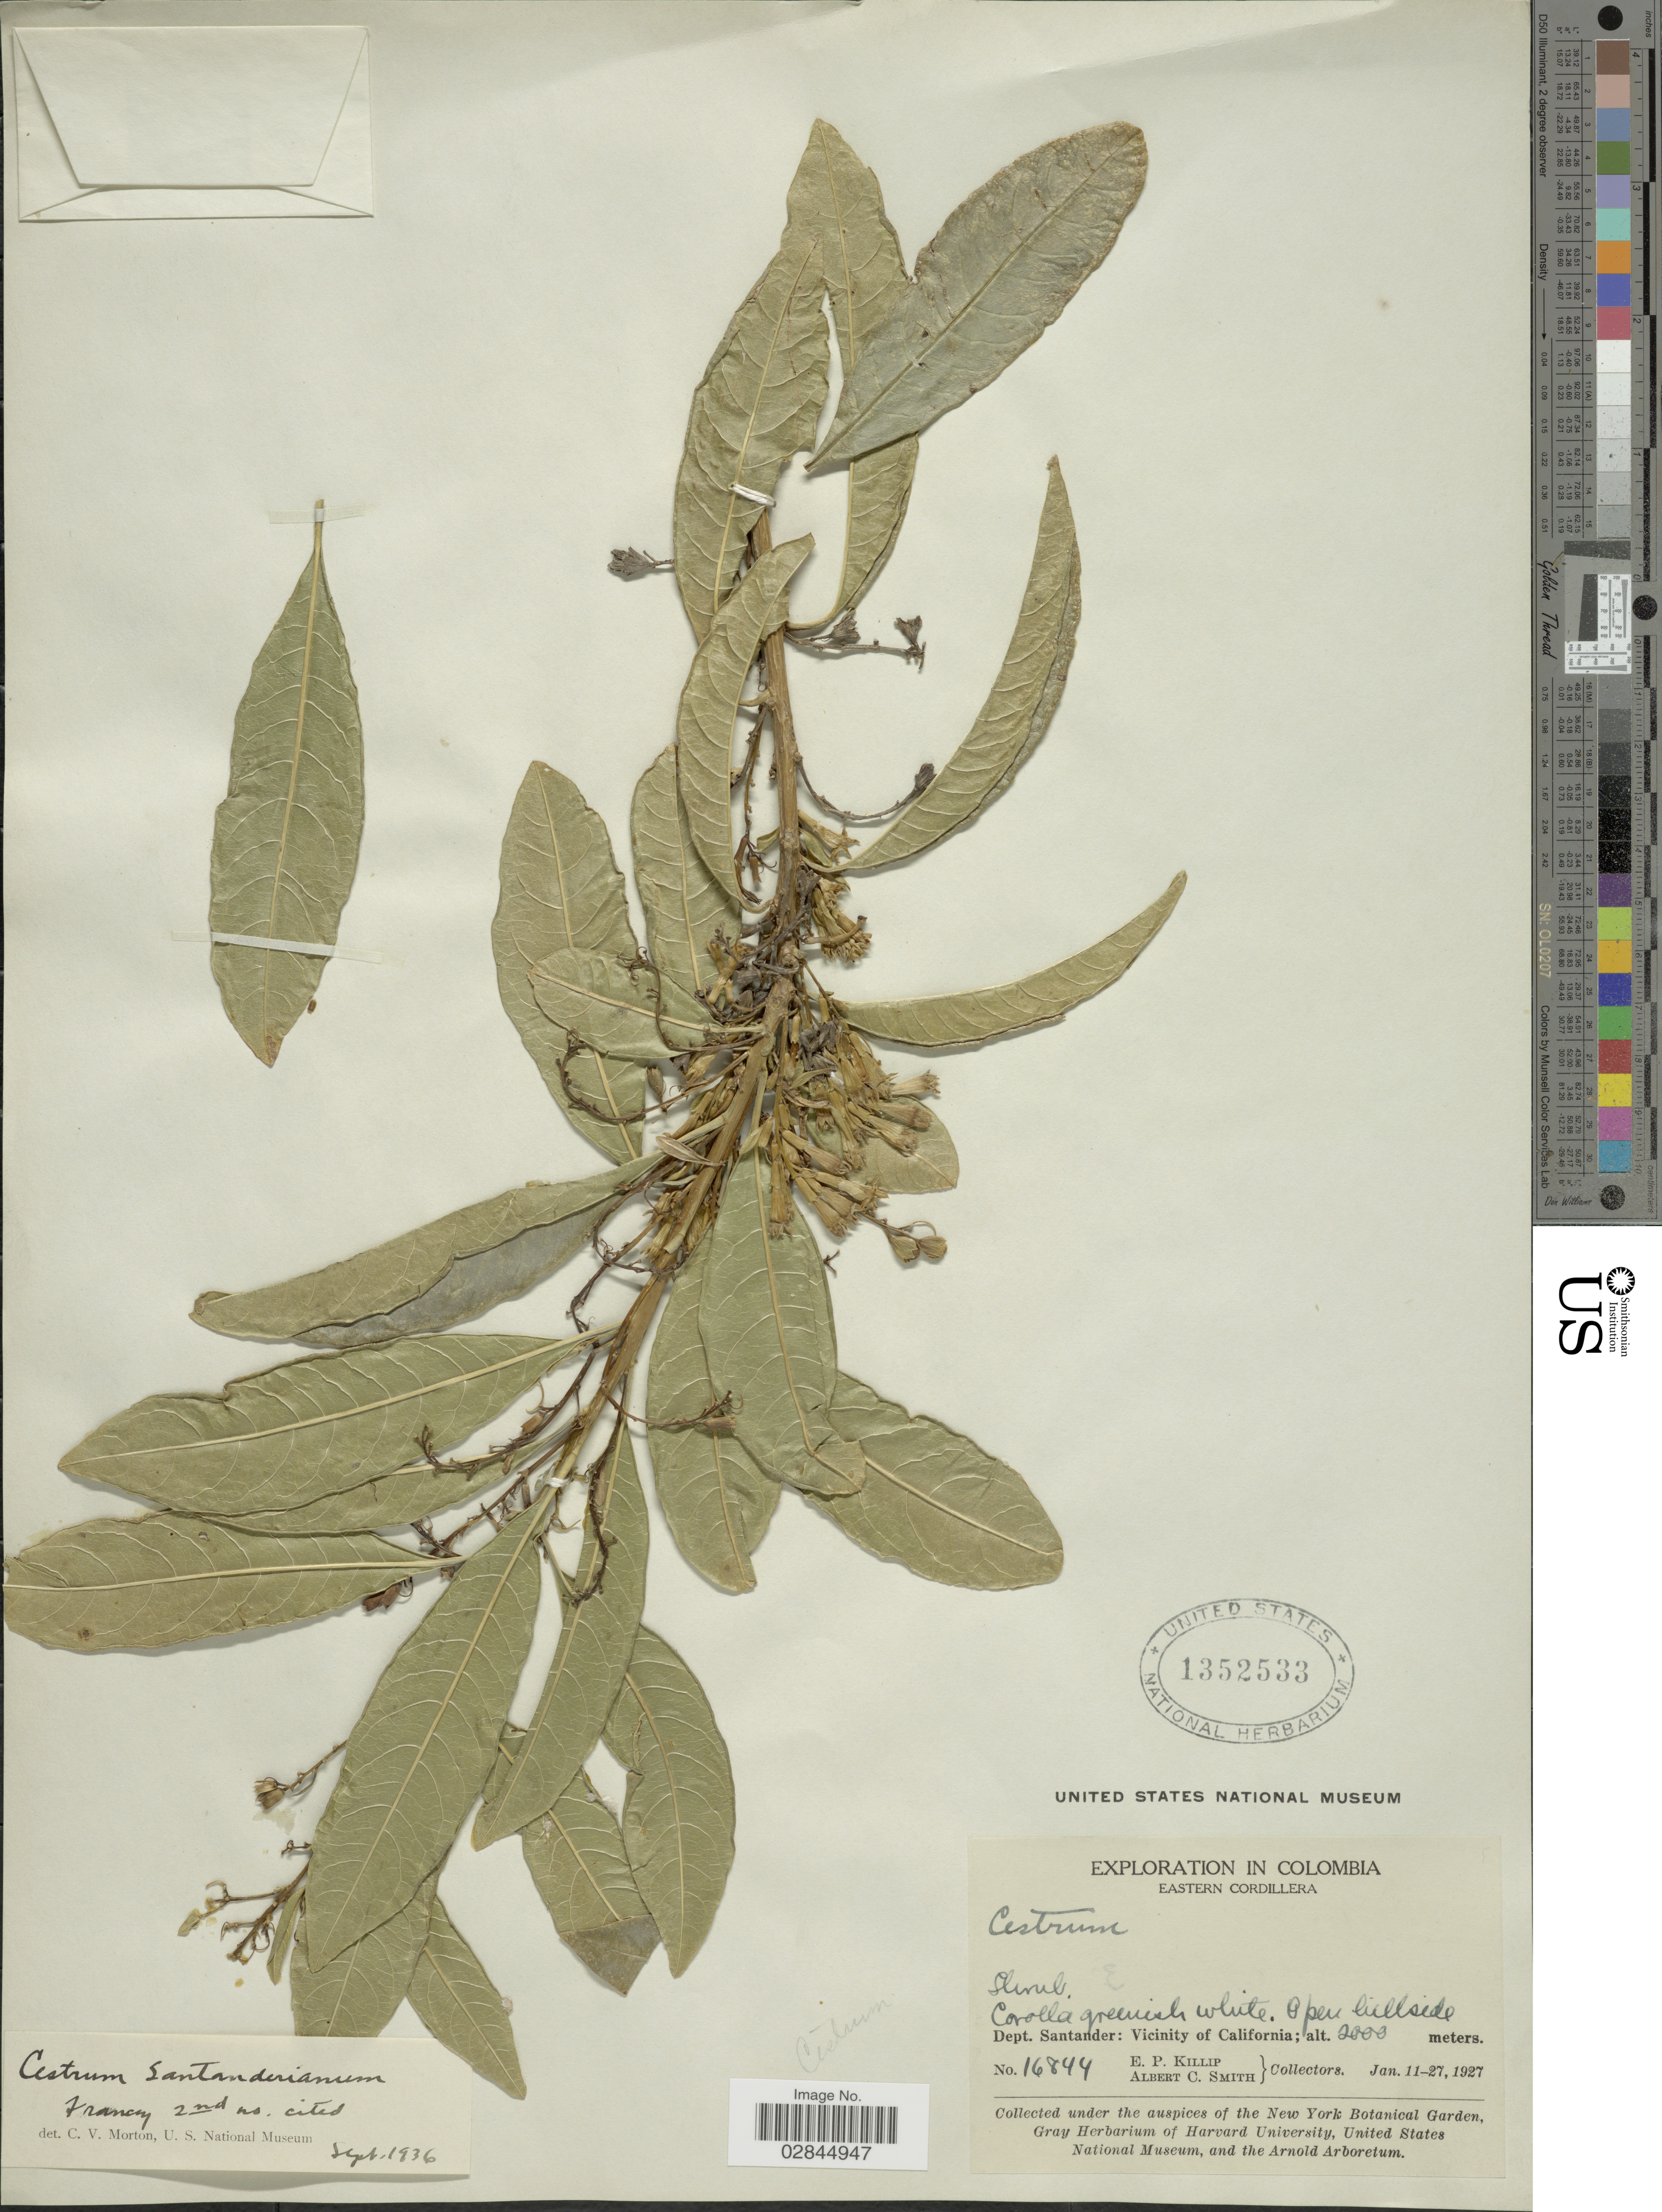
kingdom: Plantae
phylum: Tracheophyta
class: Magnoliopsida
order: Solanales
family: Solanaceae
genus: Cestrum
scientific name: Cestrum santanderianum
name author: Francey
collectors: E. P. Killip & A. C. Smith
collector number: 16844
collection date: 1927-01-11/1927-01-27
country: Colombia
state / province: Santander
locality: Eastern Cordillera. Dept. Santander: Vicinity of California.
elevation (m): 2000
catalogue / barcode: US 1352533